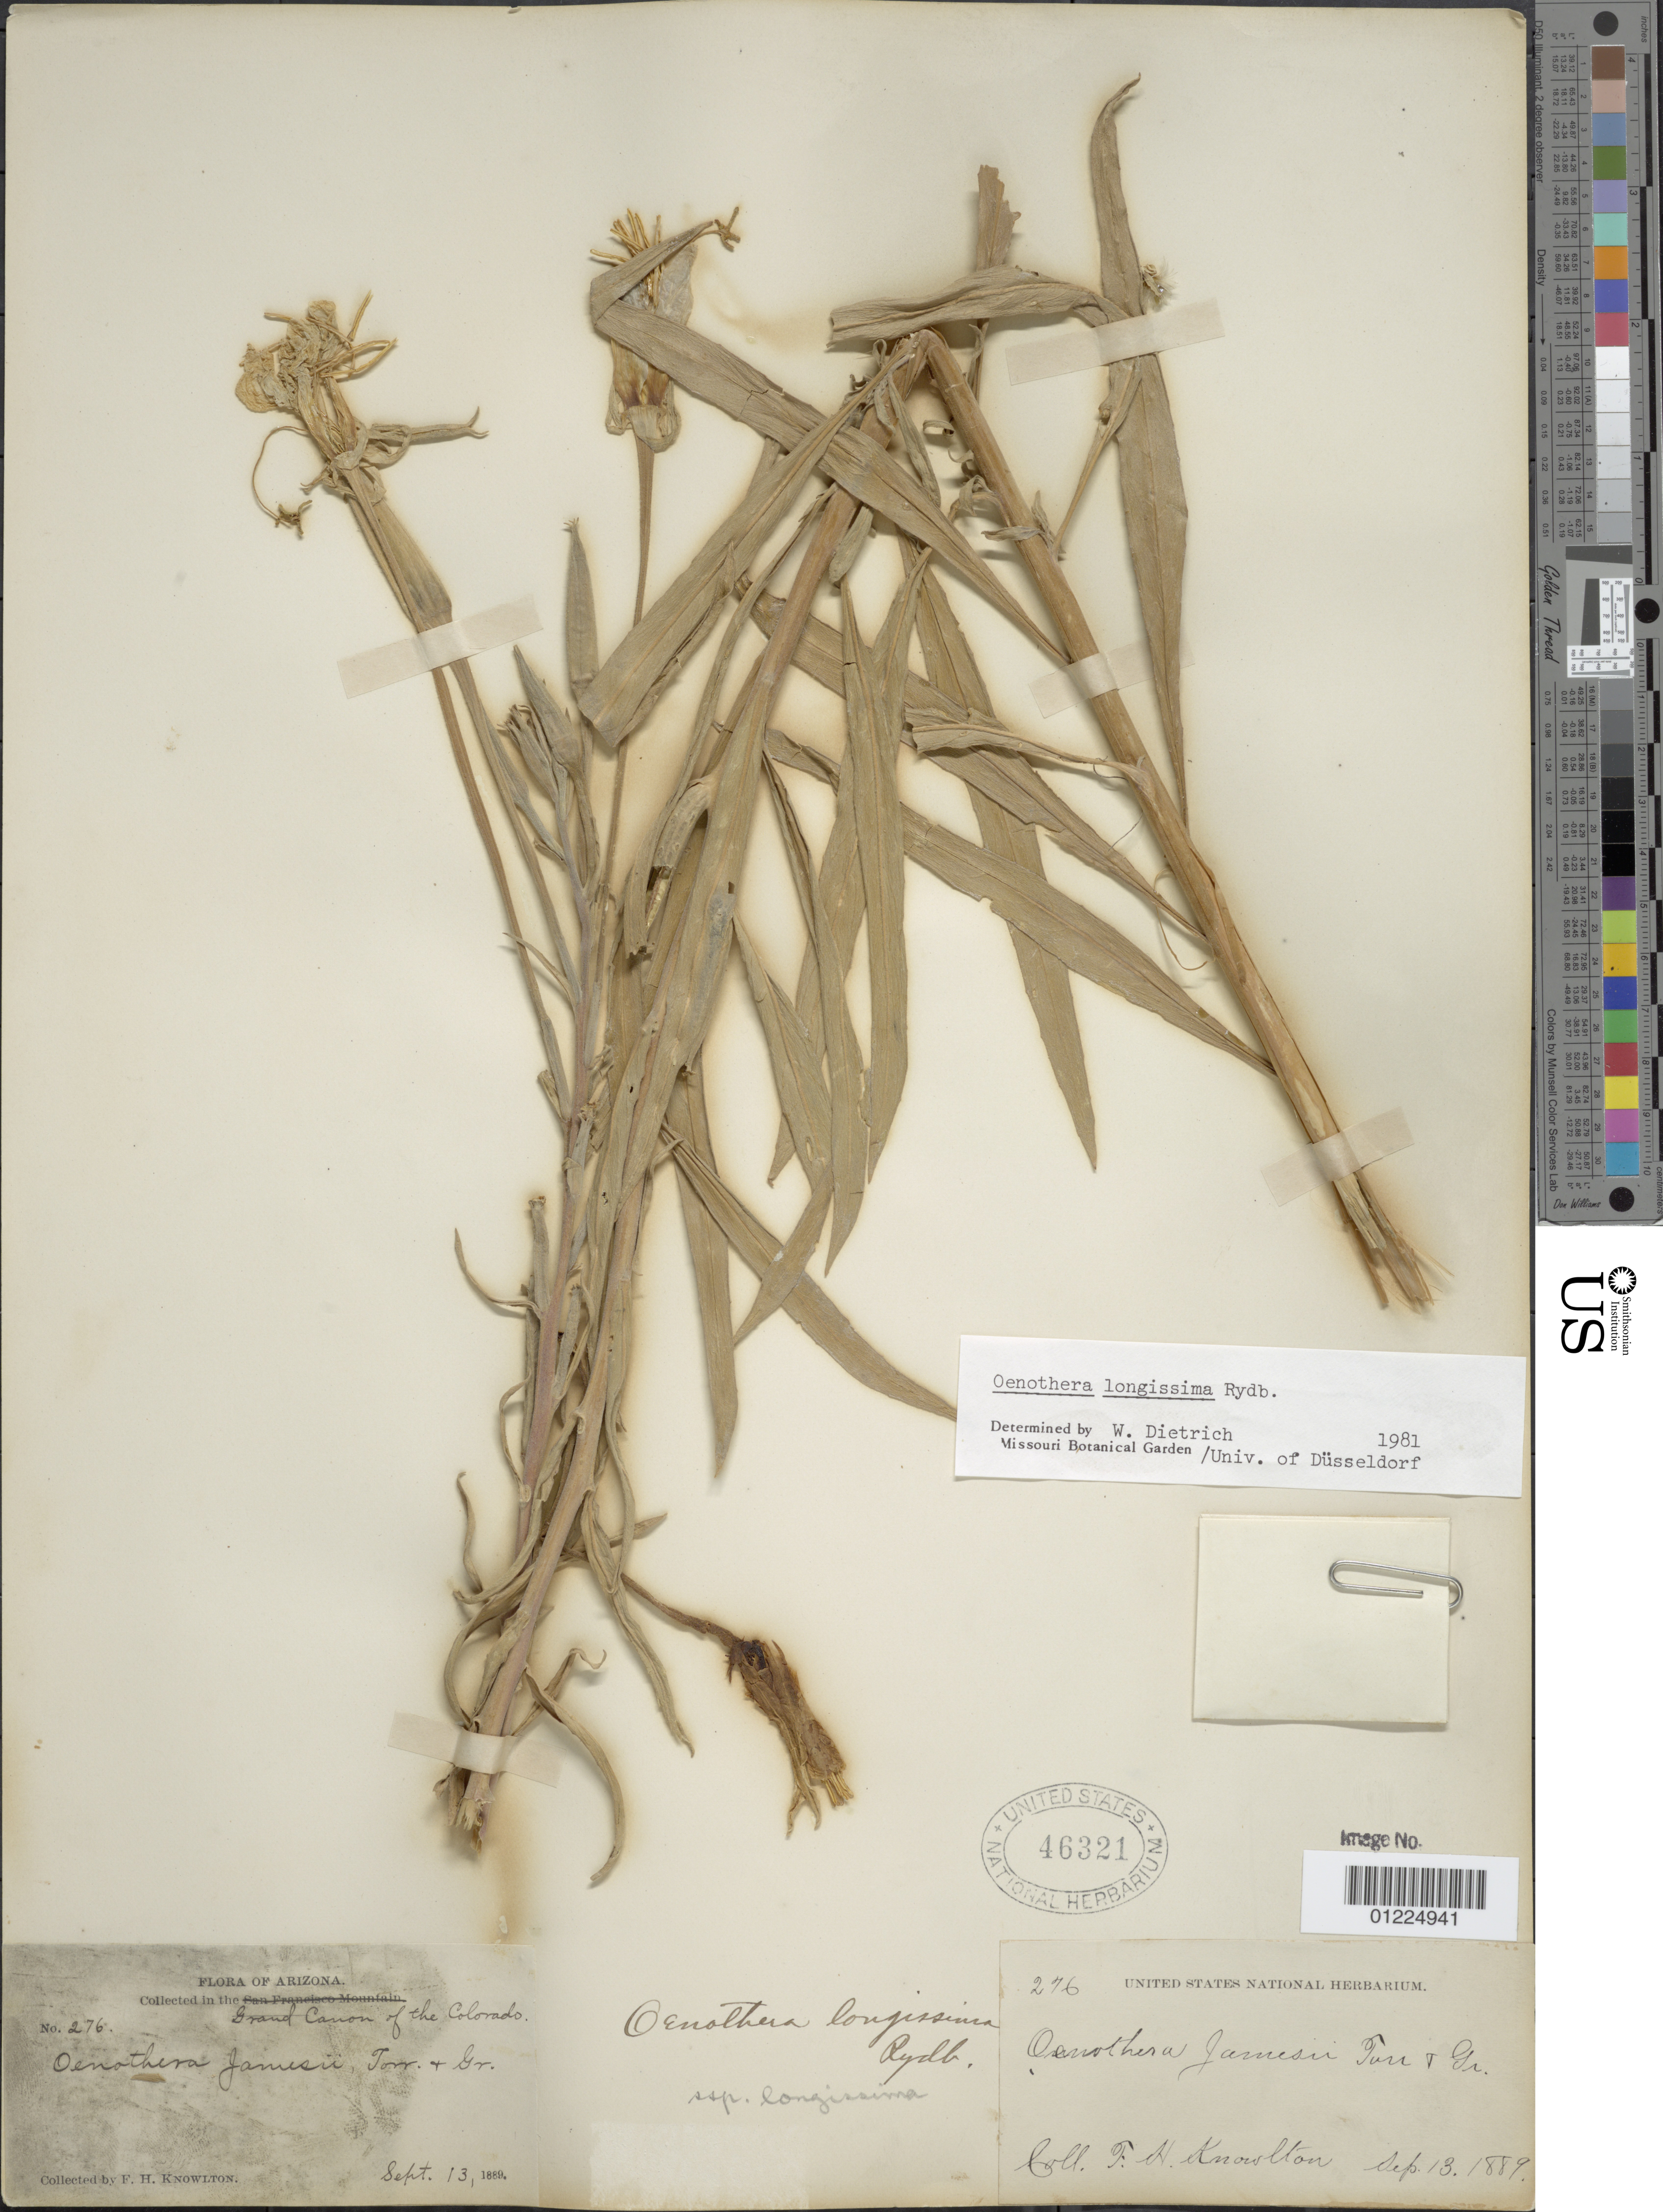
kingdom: Plantae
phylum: Tracheophyta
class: Magnoliopsida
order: Myrtales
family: Onagraceae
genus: Oenothera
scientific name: Oenothera longissima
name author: Rydb.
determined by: Dietrich, W.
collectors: F. H. Knowlton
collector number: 276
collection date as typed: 13 Sep 1889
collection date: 1889-09-13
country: United States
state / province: Arizona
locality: Grand Canyon of the Colorado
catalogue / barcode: US 46321